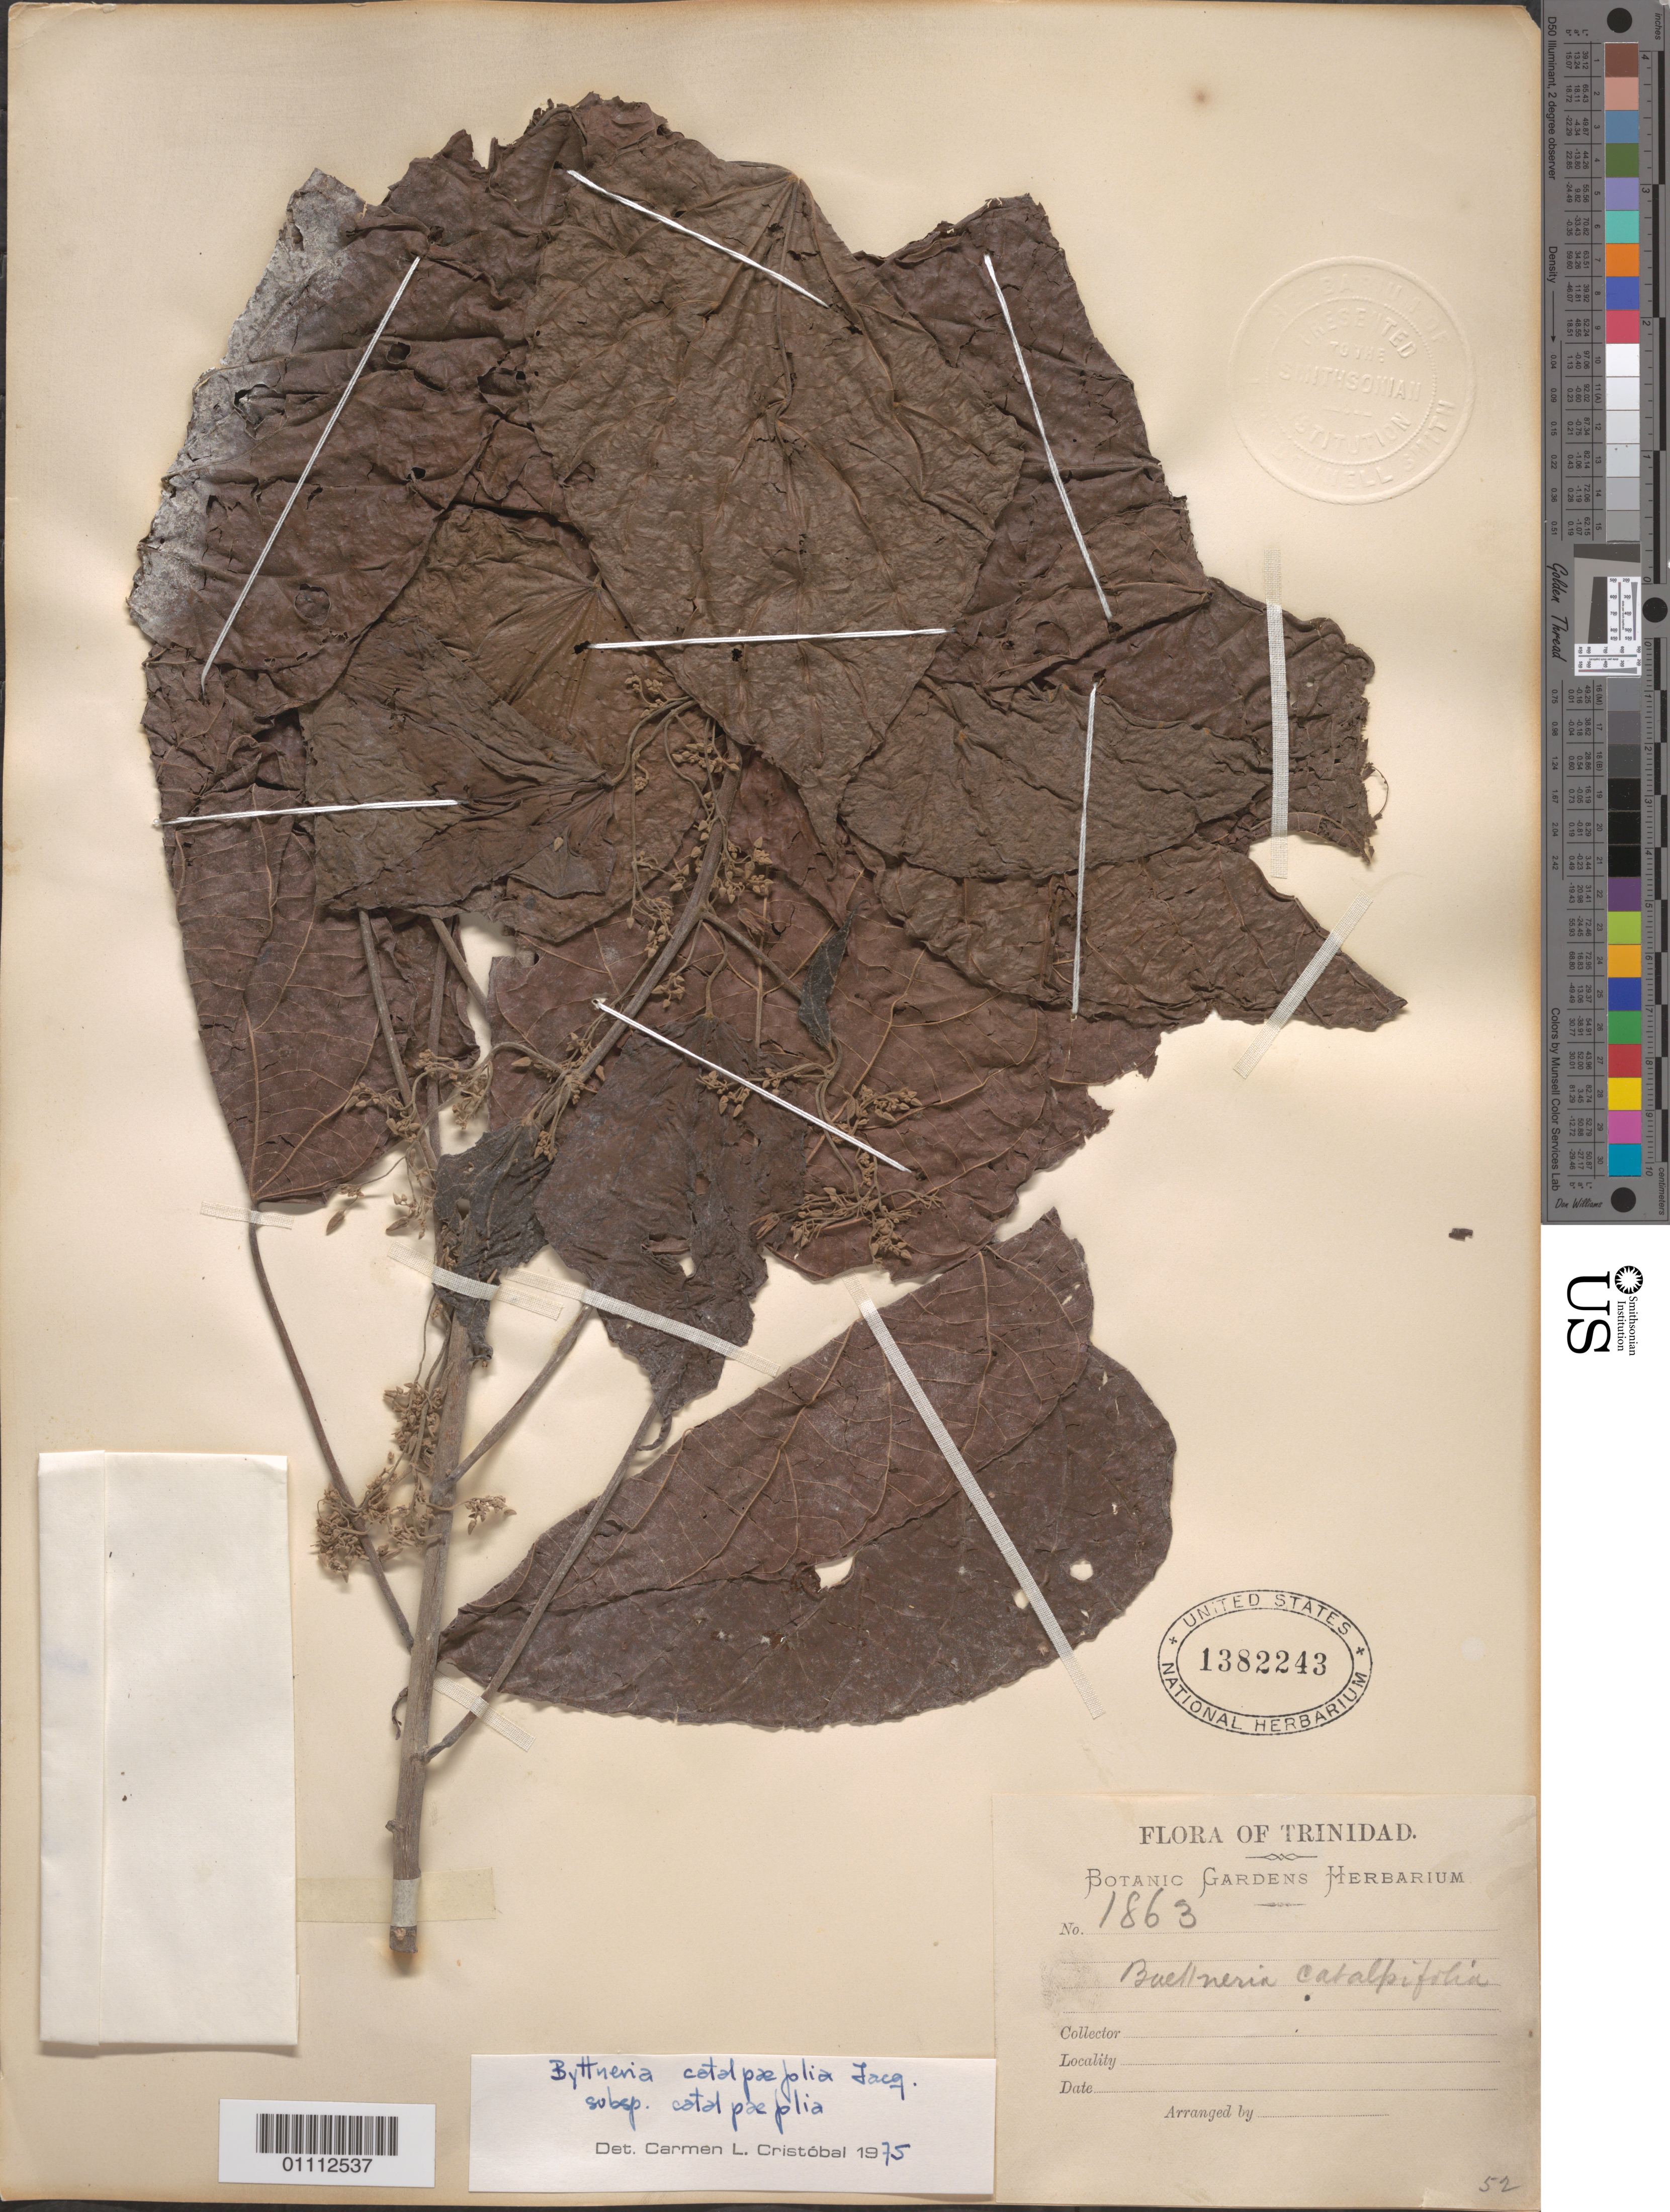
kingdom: Plantae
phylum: Tracheophyta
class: Magnoliopsida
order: Malvales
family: Malvaceae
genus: Byttneria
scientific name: Byttneria catalpifolia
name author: Jacq.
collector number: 1863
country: Trinidad and Tobago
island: Trinidad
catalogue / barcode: US 1382243